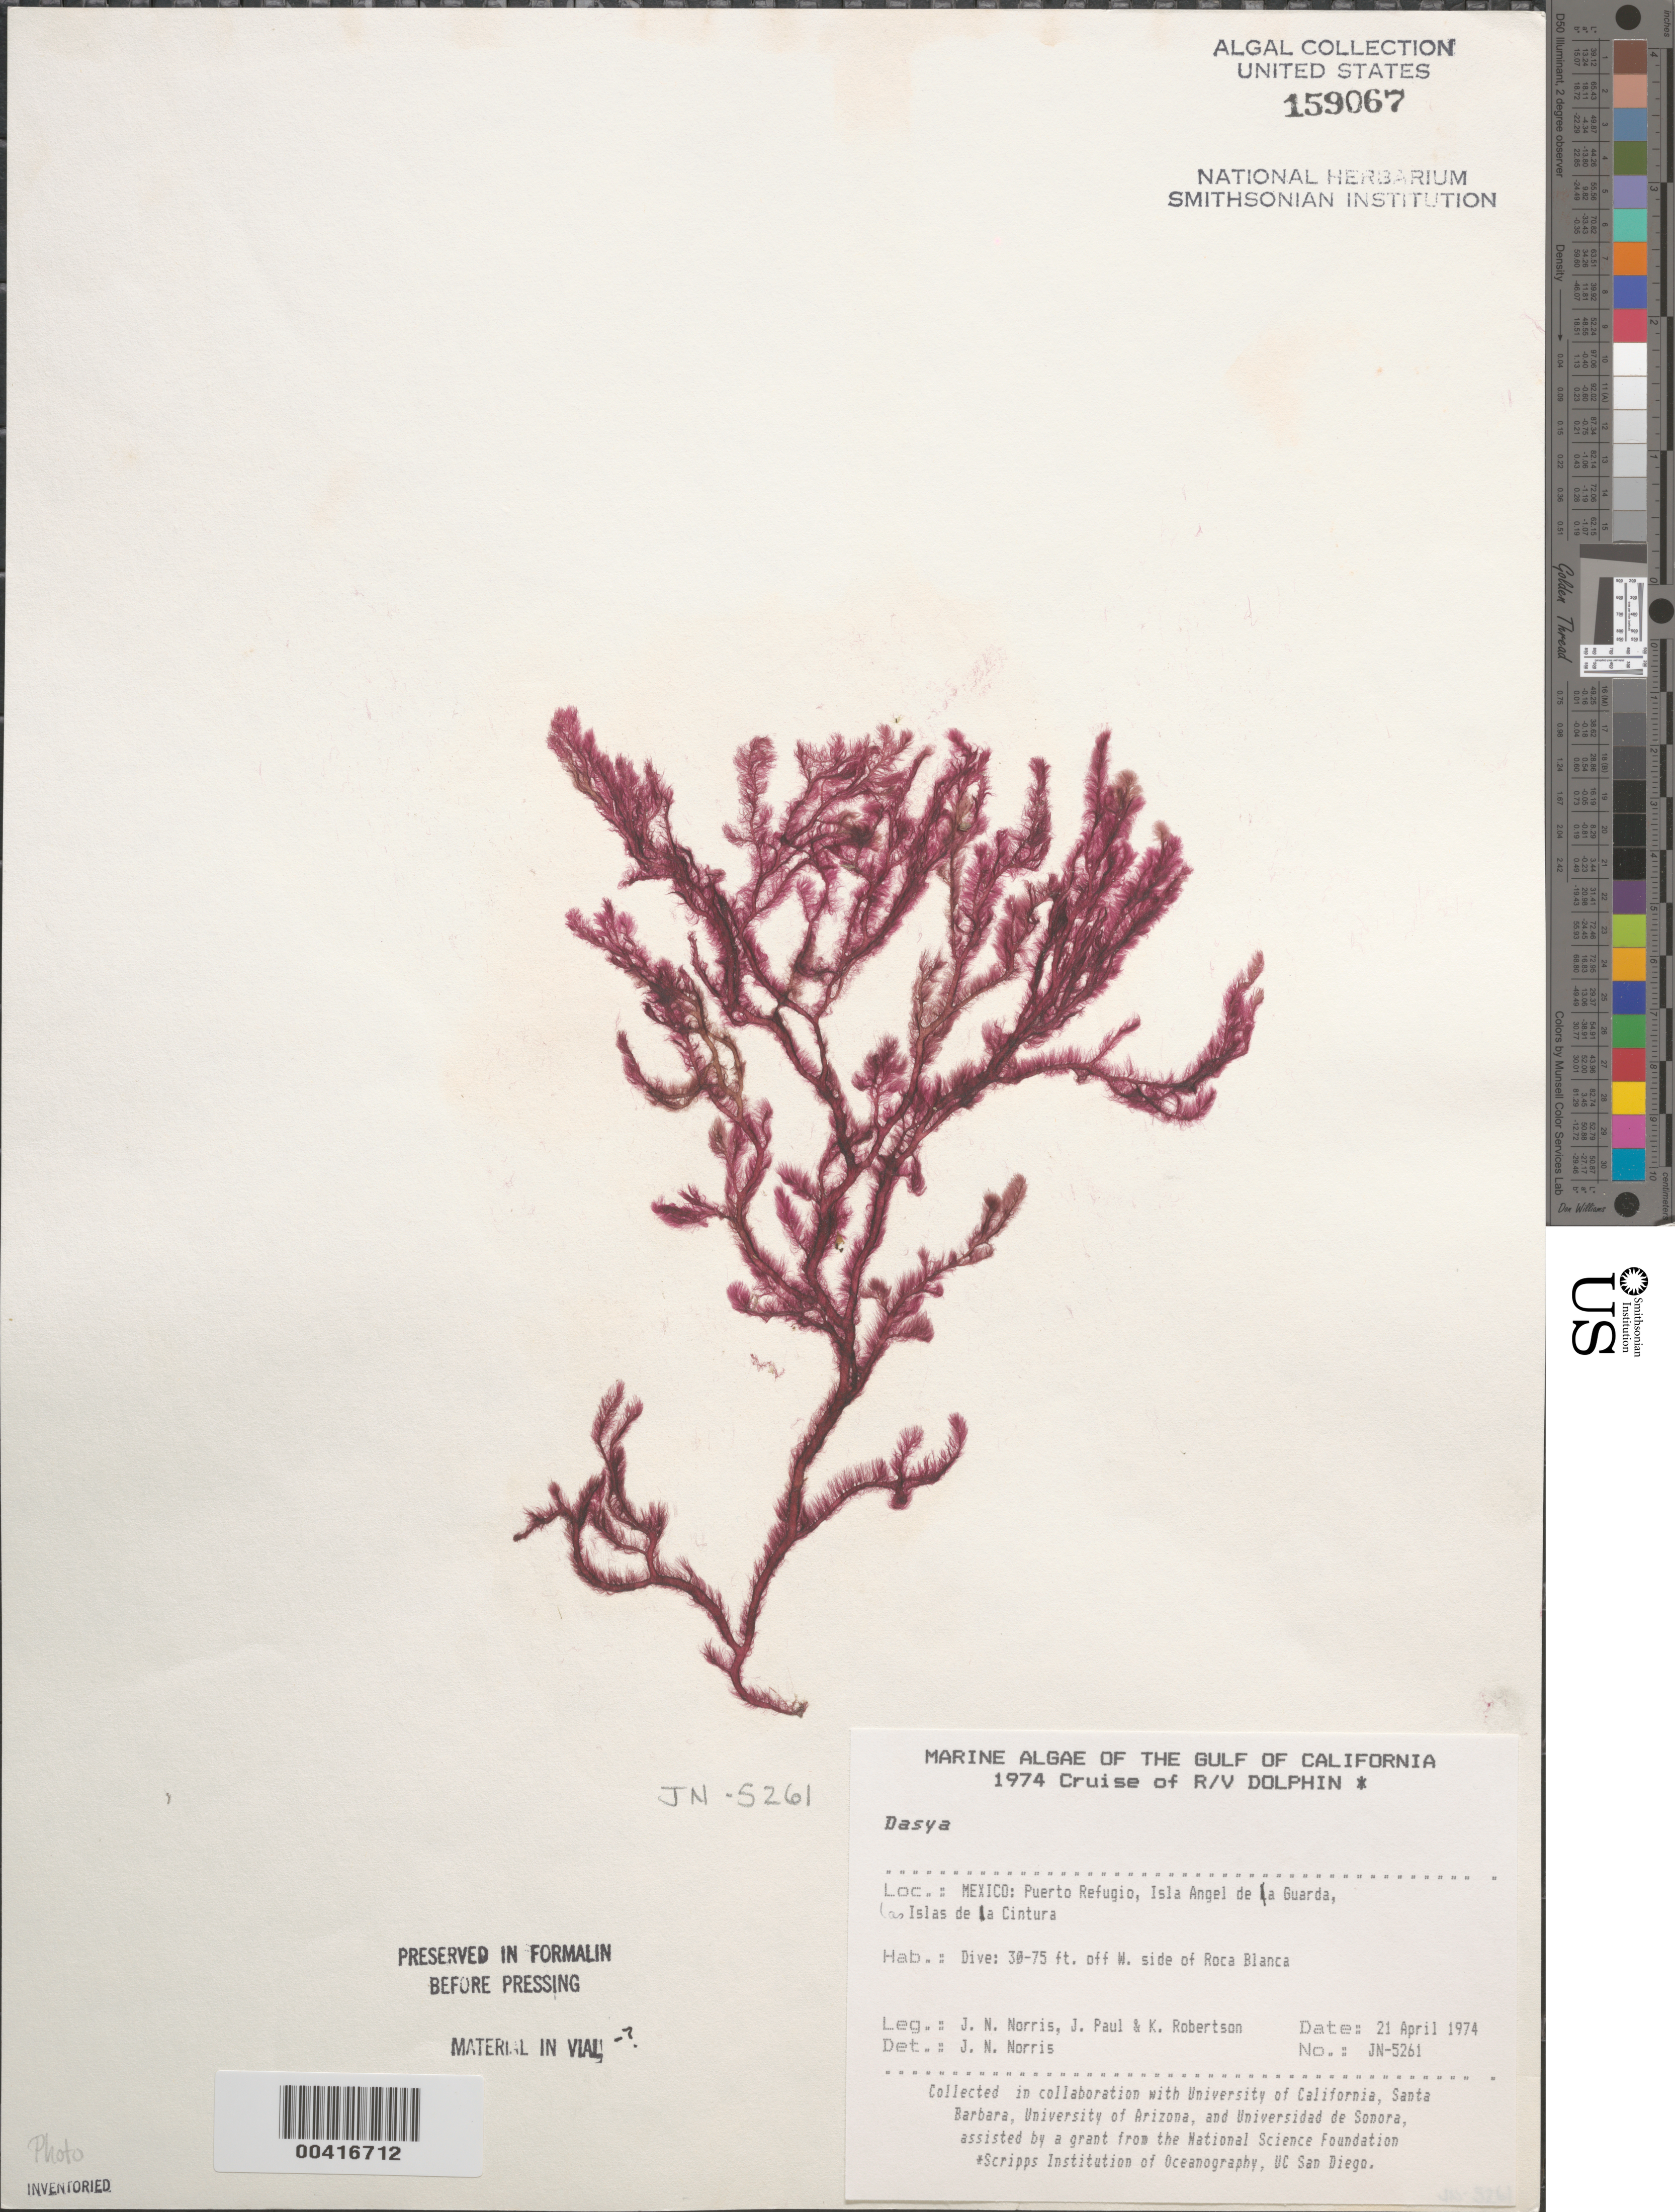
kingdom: Plantae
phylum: Rhodophyta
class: Florideophyceae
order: Ceramiales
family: Dasyaceae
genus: Dasya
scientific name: Dasya sp.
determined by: Norris, James N.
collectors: J. N. Norris, J. Paul & K. Robertson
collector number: JN-5261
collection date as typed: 21 Apr 1974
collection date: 1974-04-21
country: Mexico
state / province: Baja California Norte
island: Isla Angel de la Guarda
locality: Roca Blanca, Puerto Refugio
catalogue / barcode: US 159067